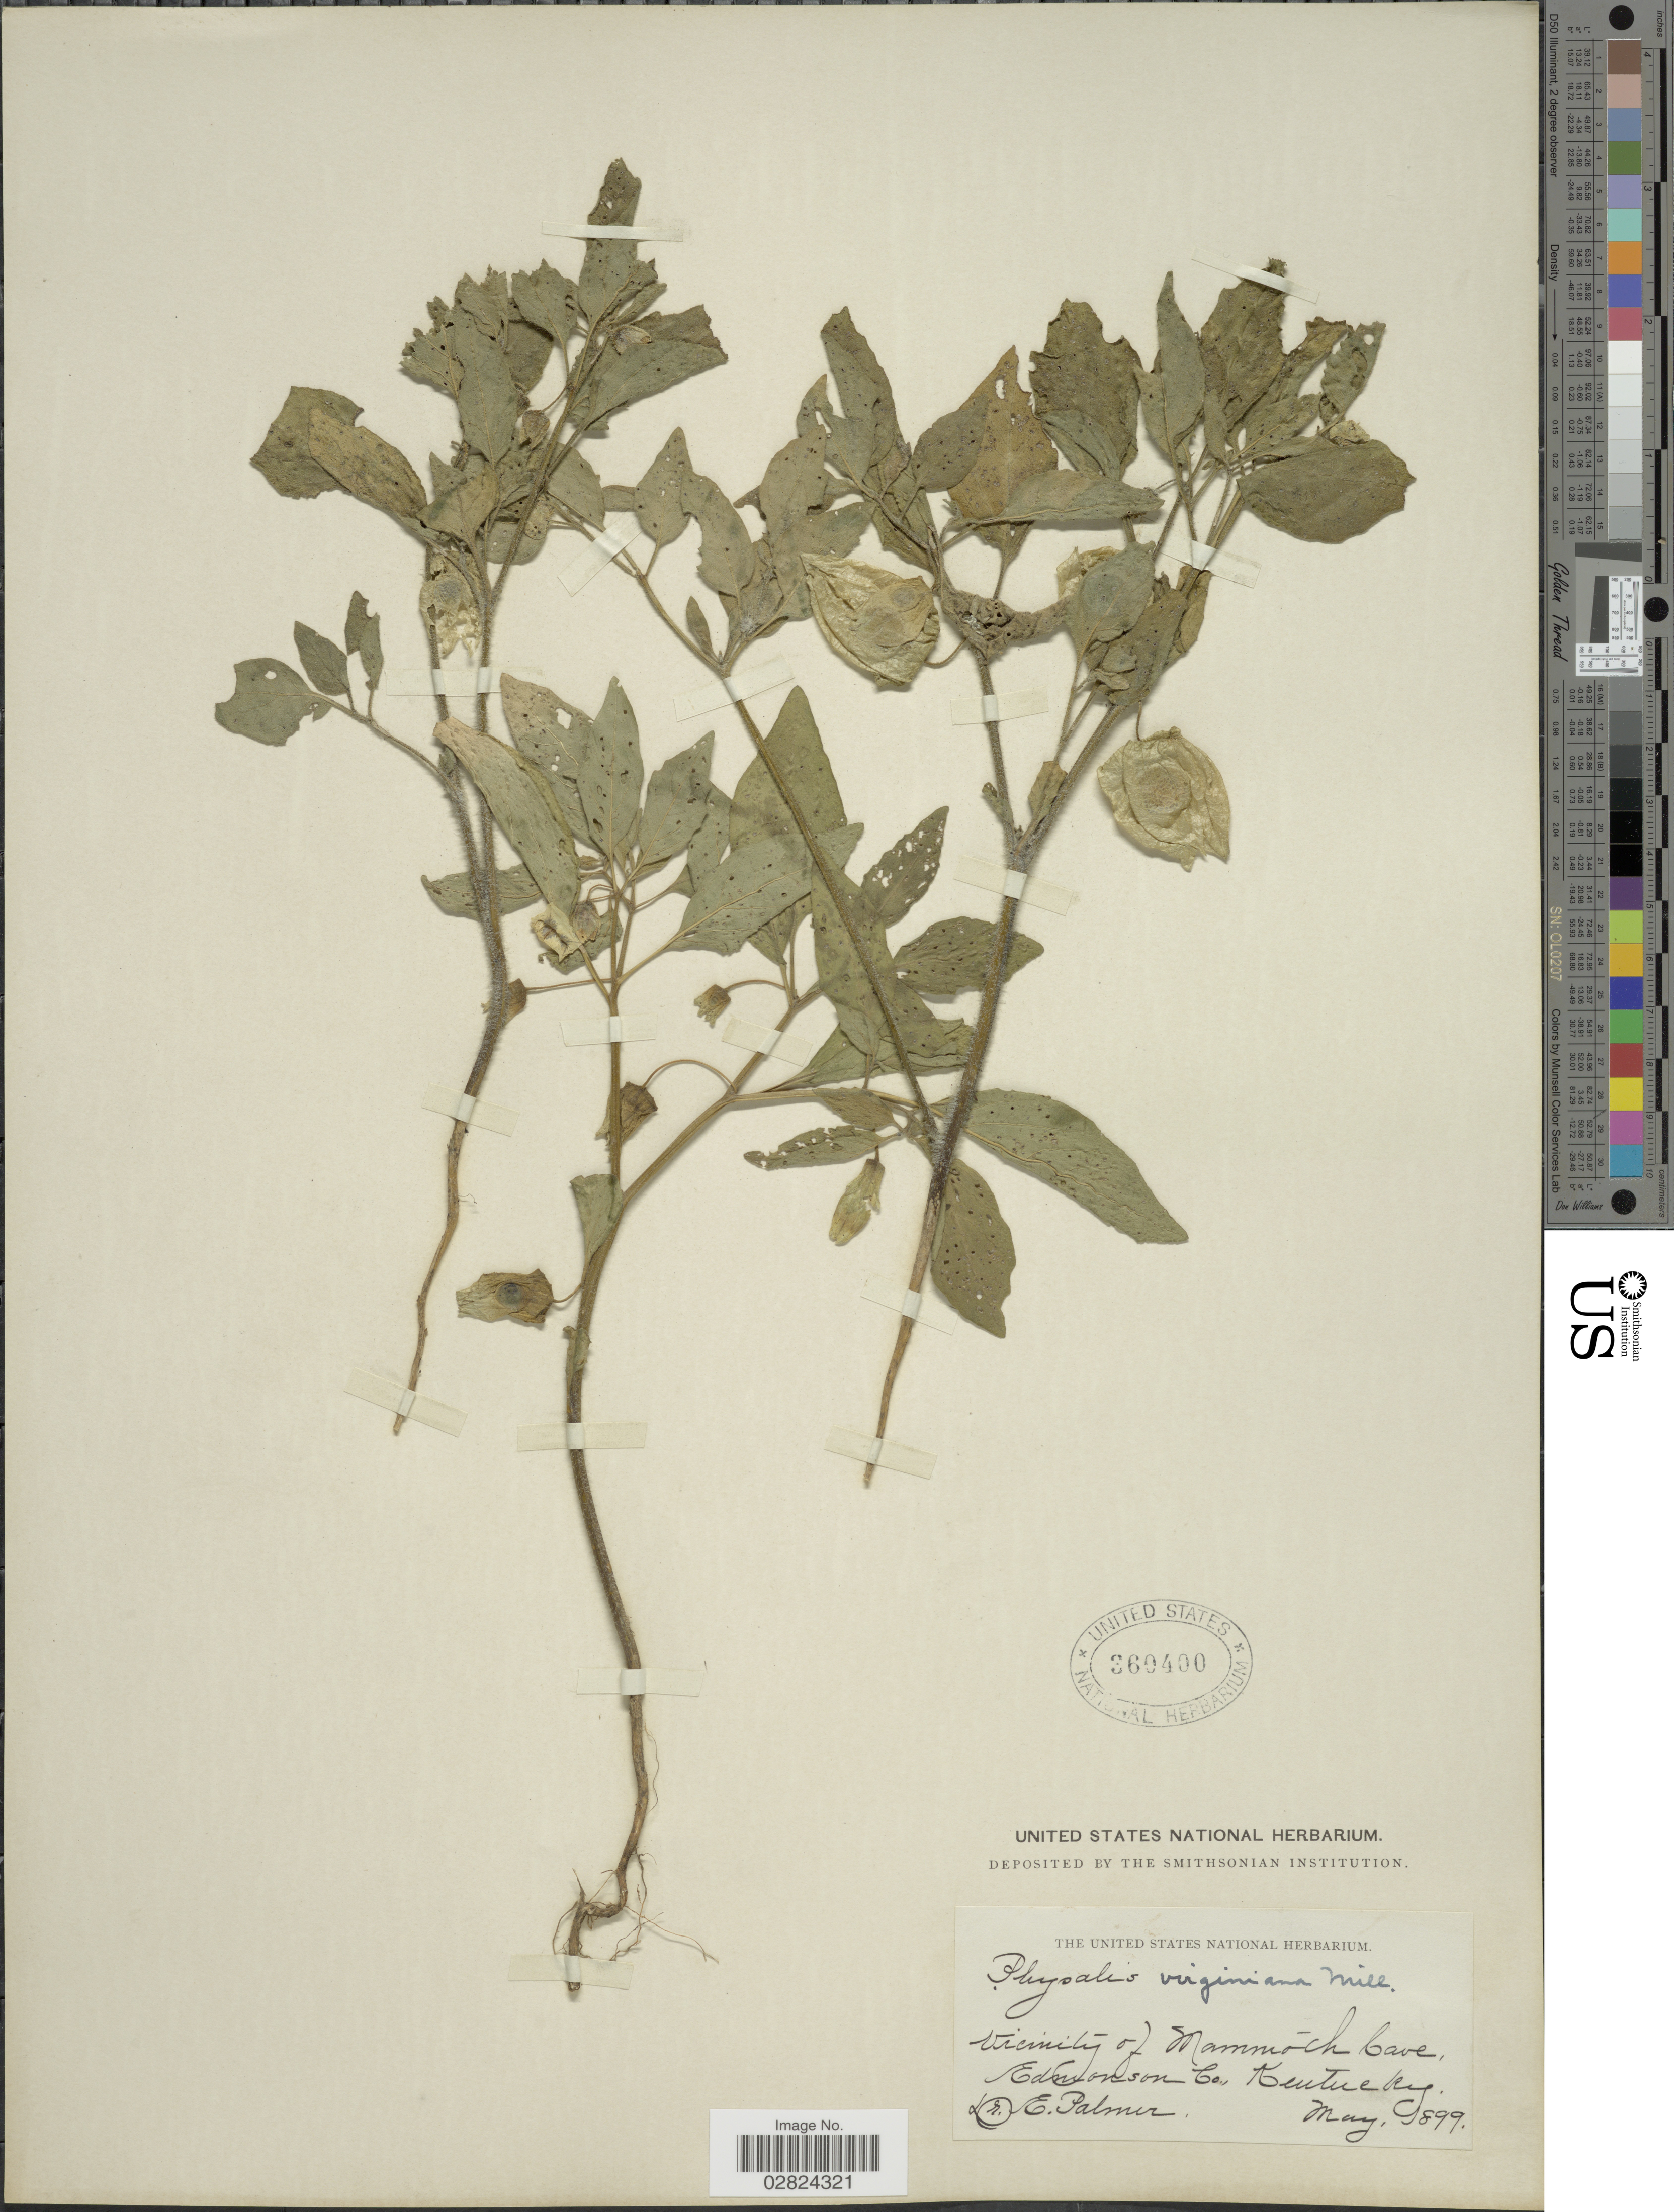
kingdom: Plantae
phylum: Tracheophyta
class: Magnoliopsida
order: Solanales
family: Solanaceae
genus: Physalis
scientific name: Physalis virginiana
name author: Mill.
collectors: E. Palmer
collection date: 1899-05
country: United States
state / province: Kentucky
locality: Vicinity of Mammoth Cave, Edmonson Co.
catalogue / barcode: US 360400